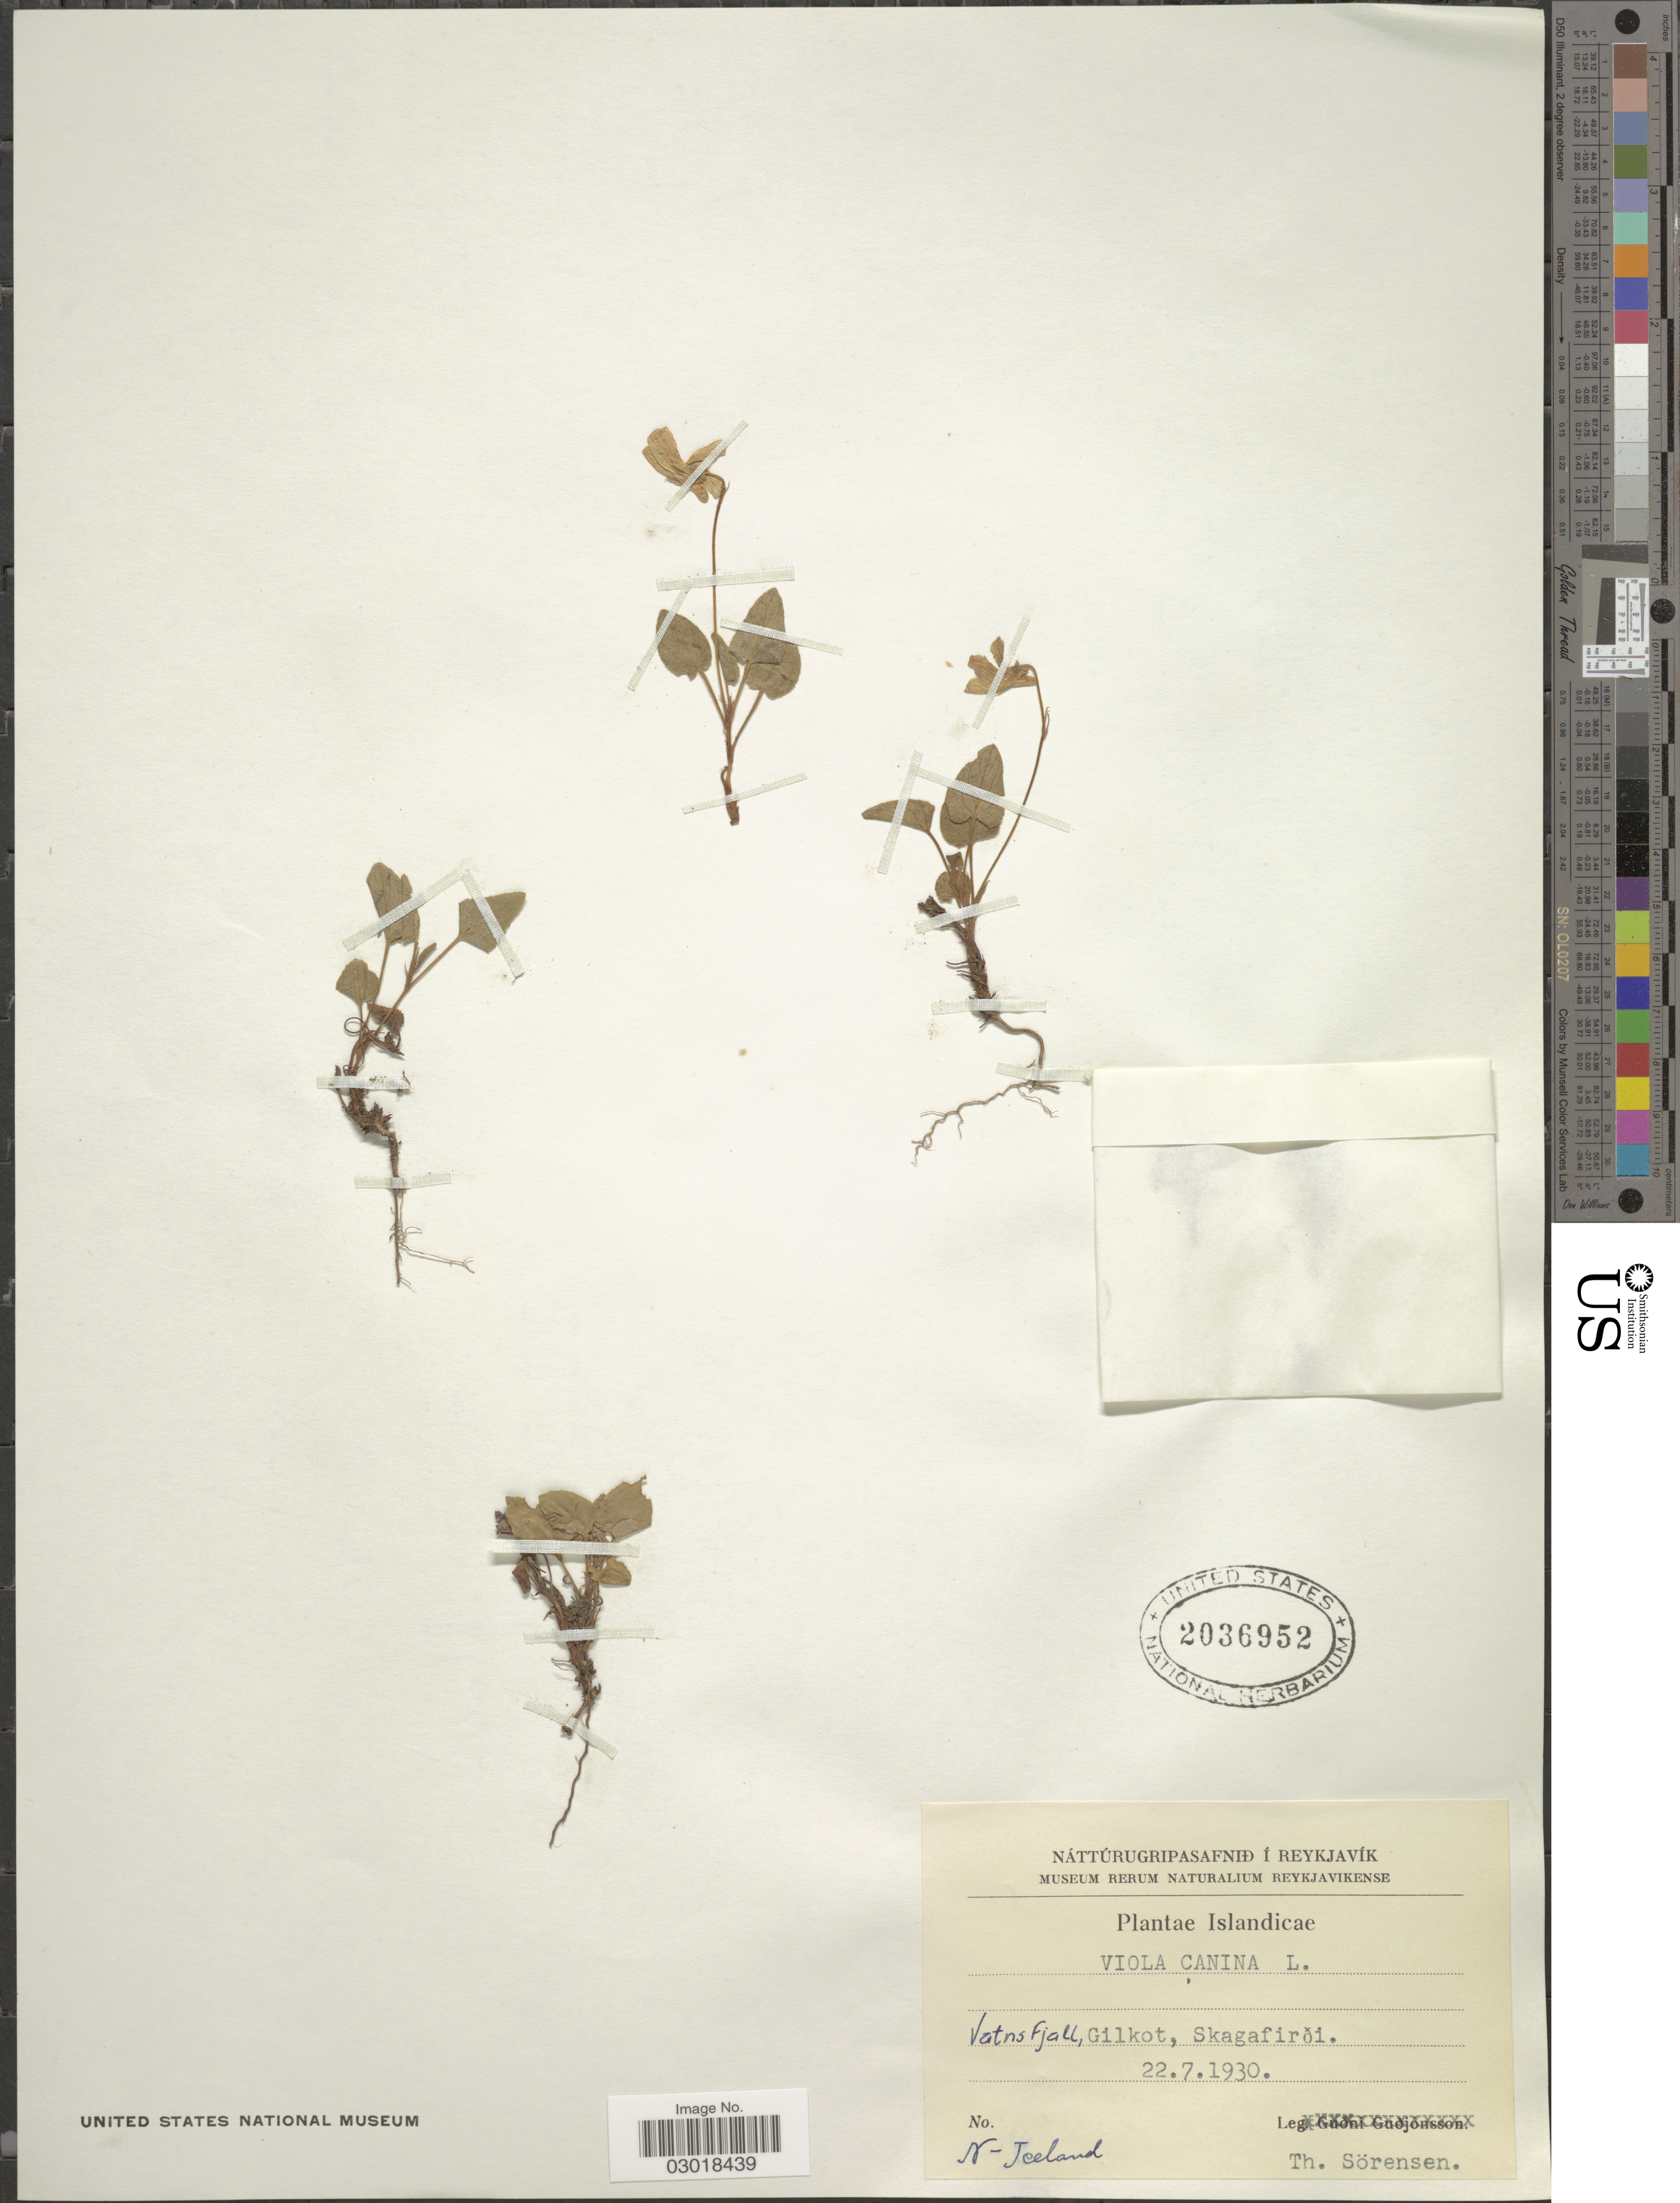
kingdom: Plantae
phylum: Tracheophyta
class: Magnoliopsida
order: Malpighiales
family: Violaceae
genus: Viola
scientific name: Viola canina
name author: L.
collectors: T. Sorensen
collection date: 1930-07-22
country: Iceland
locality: Vatnsfjall, Gilkot, Skagafiroi. N-Iceland.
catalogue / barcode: US 2036952